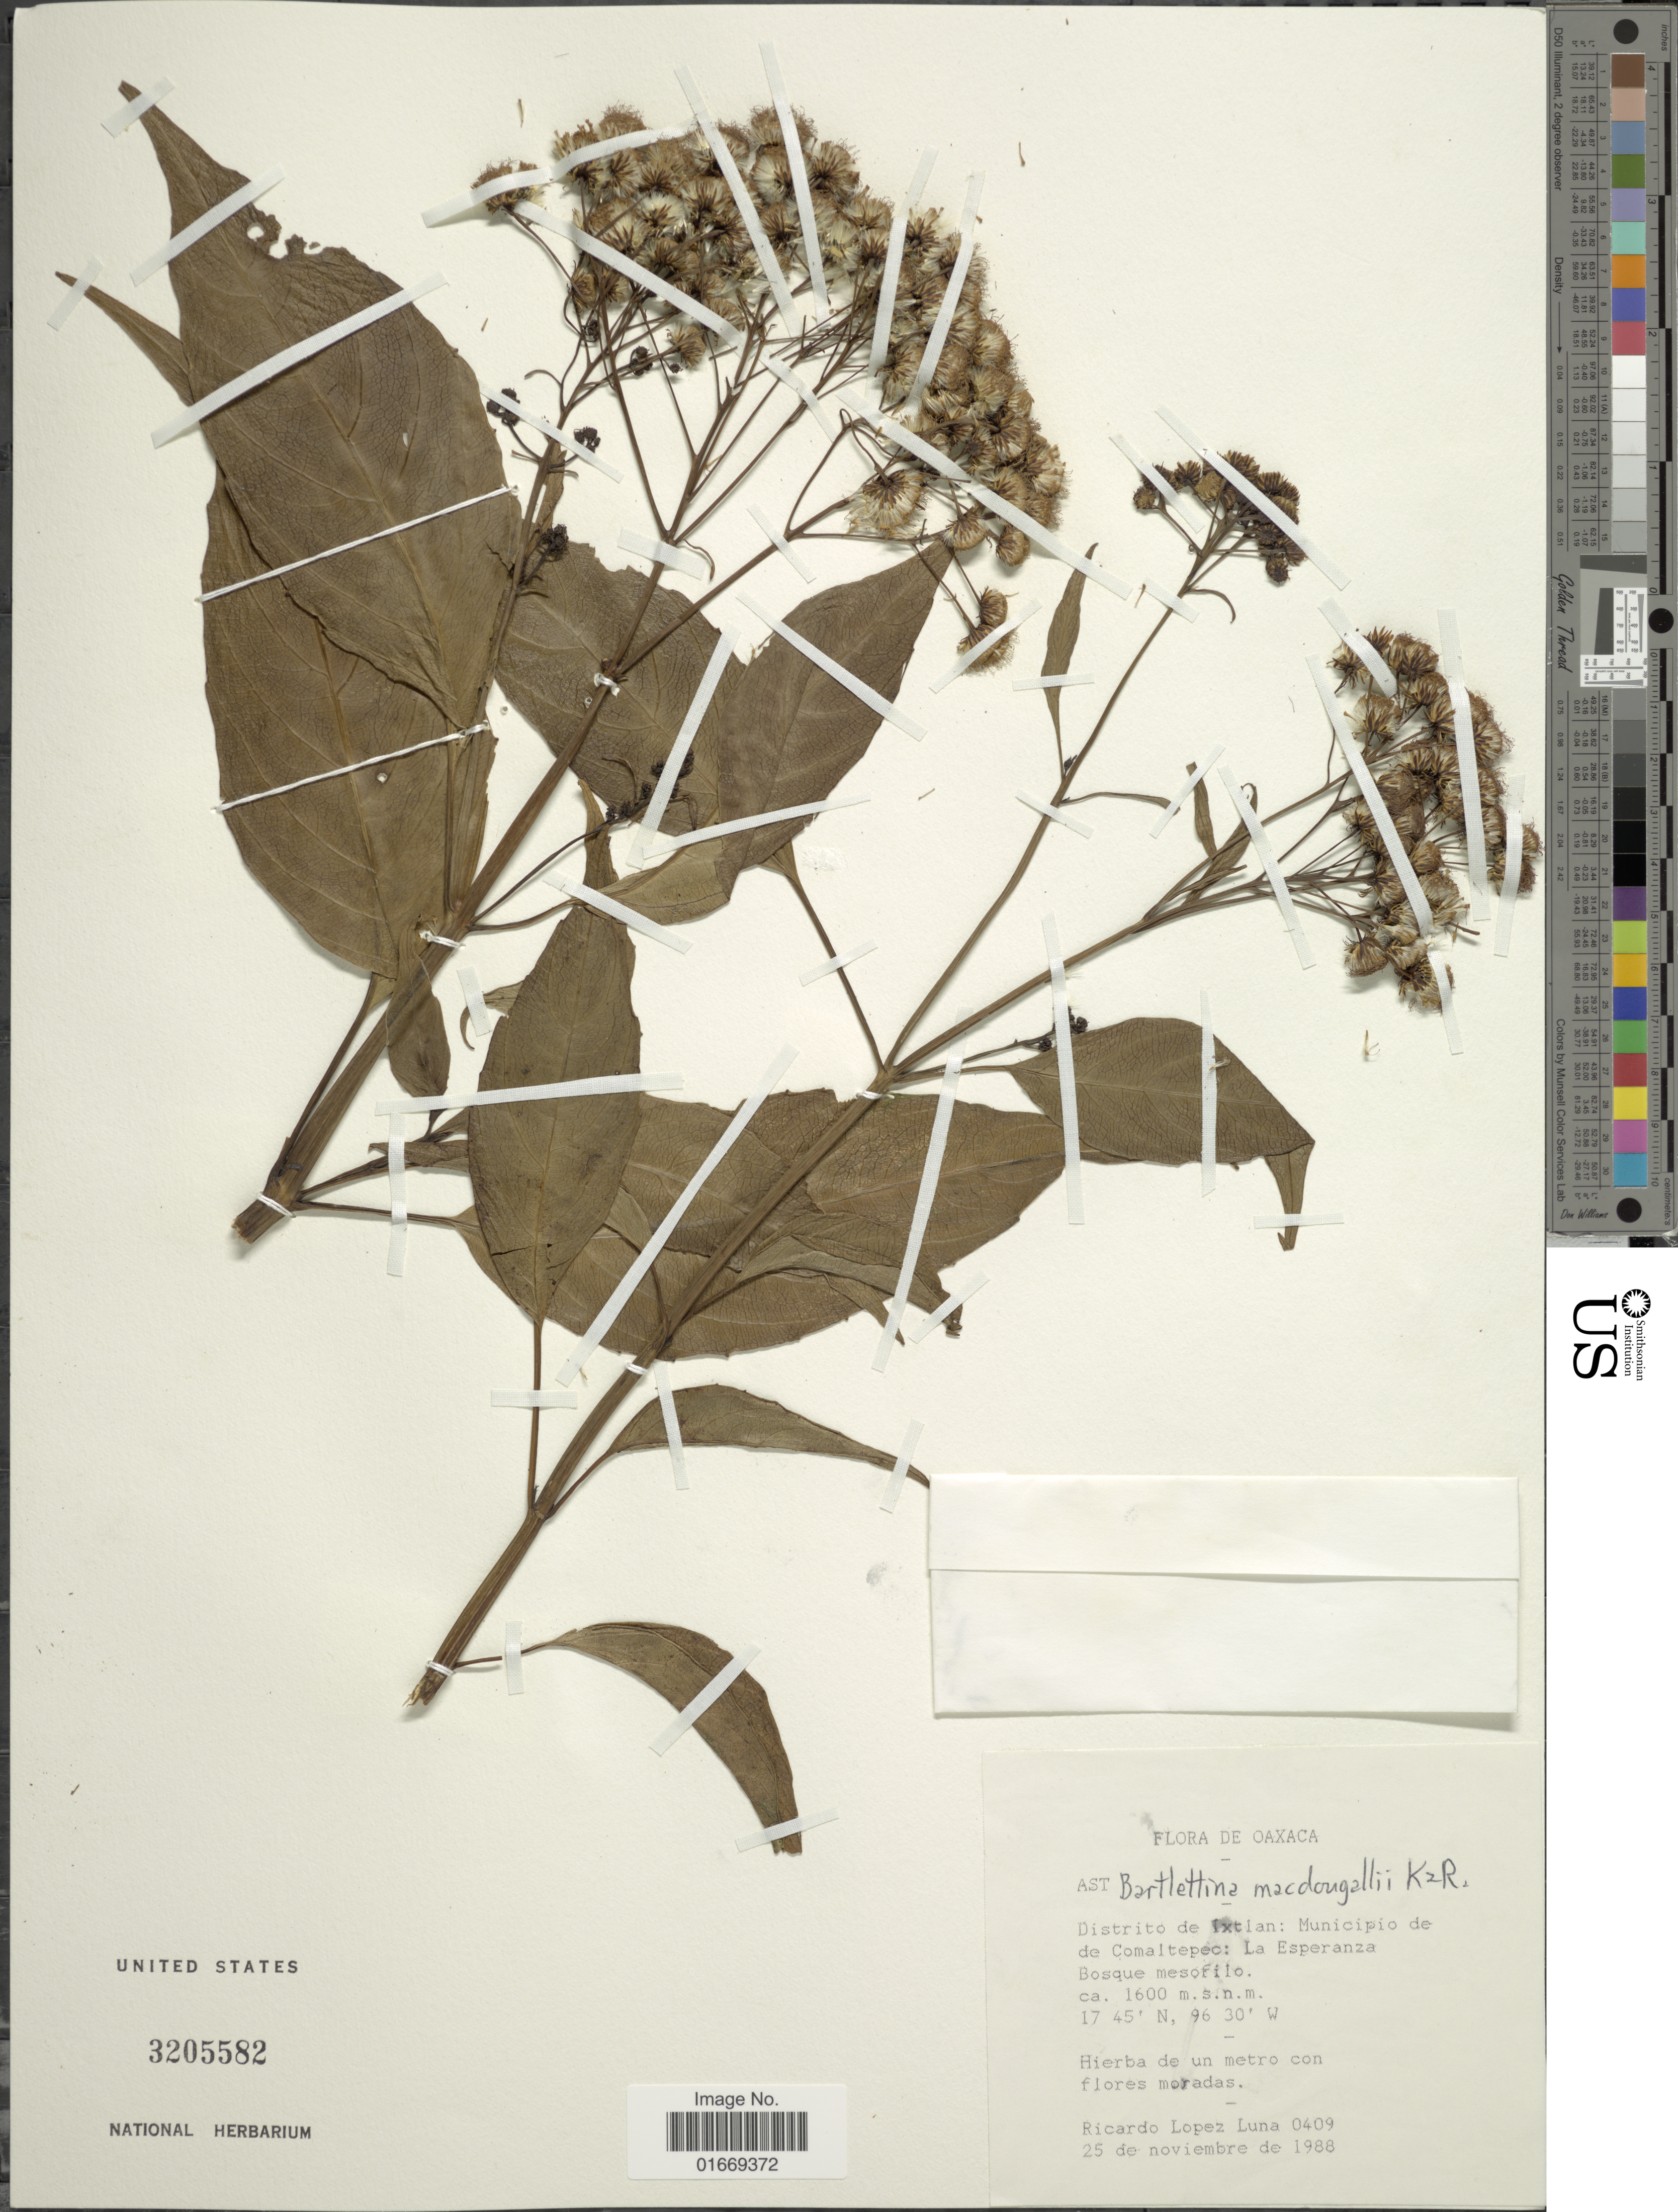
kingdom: Plantae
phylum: Tracheophyta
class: Magnoliopsida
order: Asterales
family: Asteraceae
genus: Bartlettina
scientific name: Bartlettina macdougallii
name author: R.M. King & H. Rob.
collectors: R. López Luna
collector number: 0409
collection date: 1988-11-25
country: Mexico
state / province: Oaxaca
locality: Distrito Ixtlan: Municipio de de Comaltepec: La Esperanza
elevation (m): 1600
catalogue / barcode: US 3205582